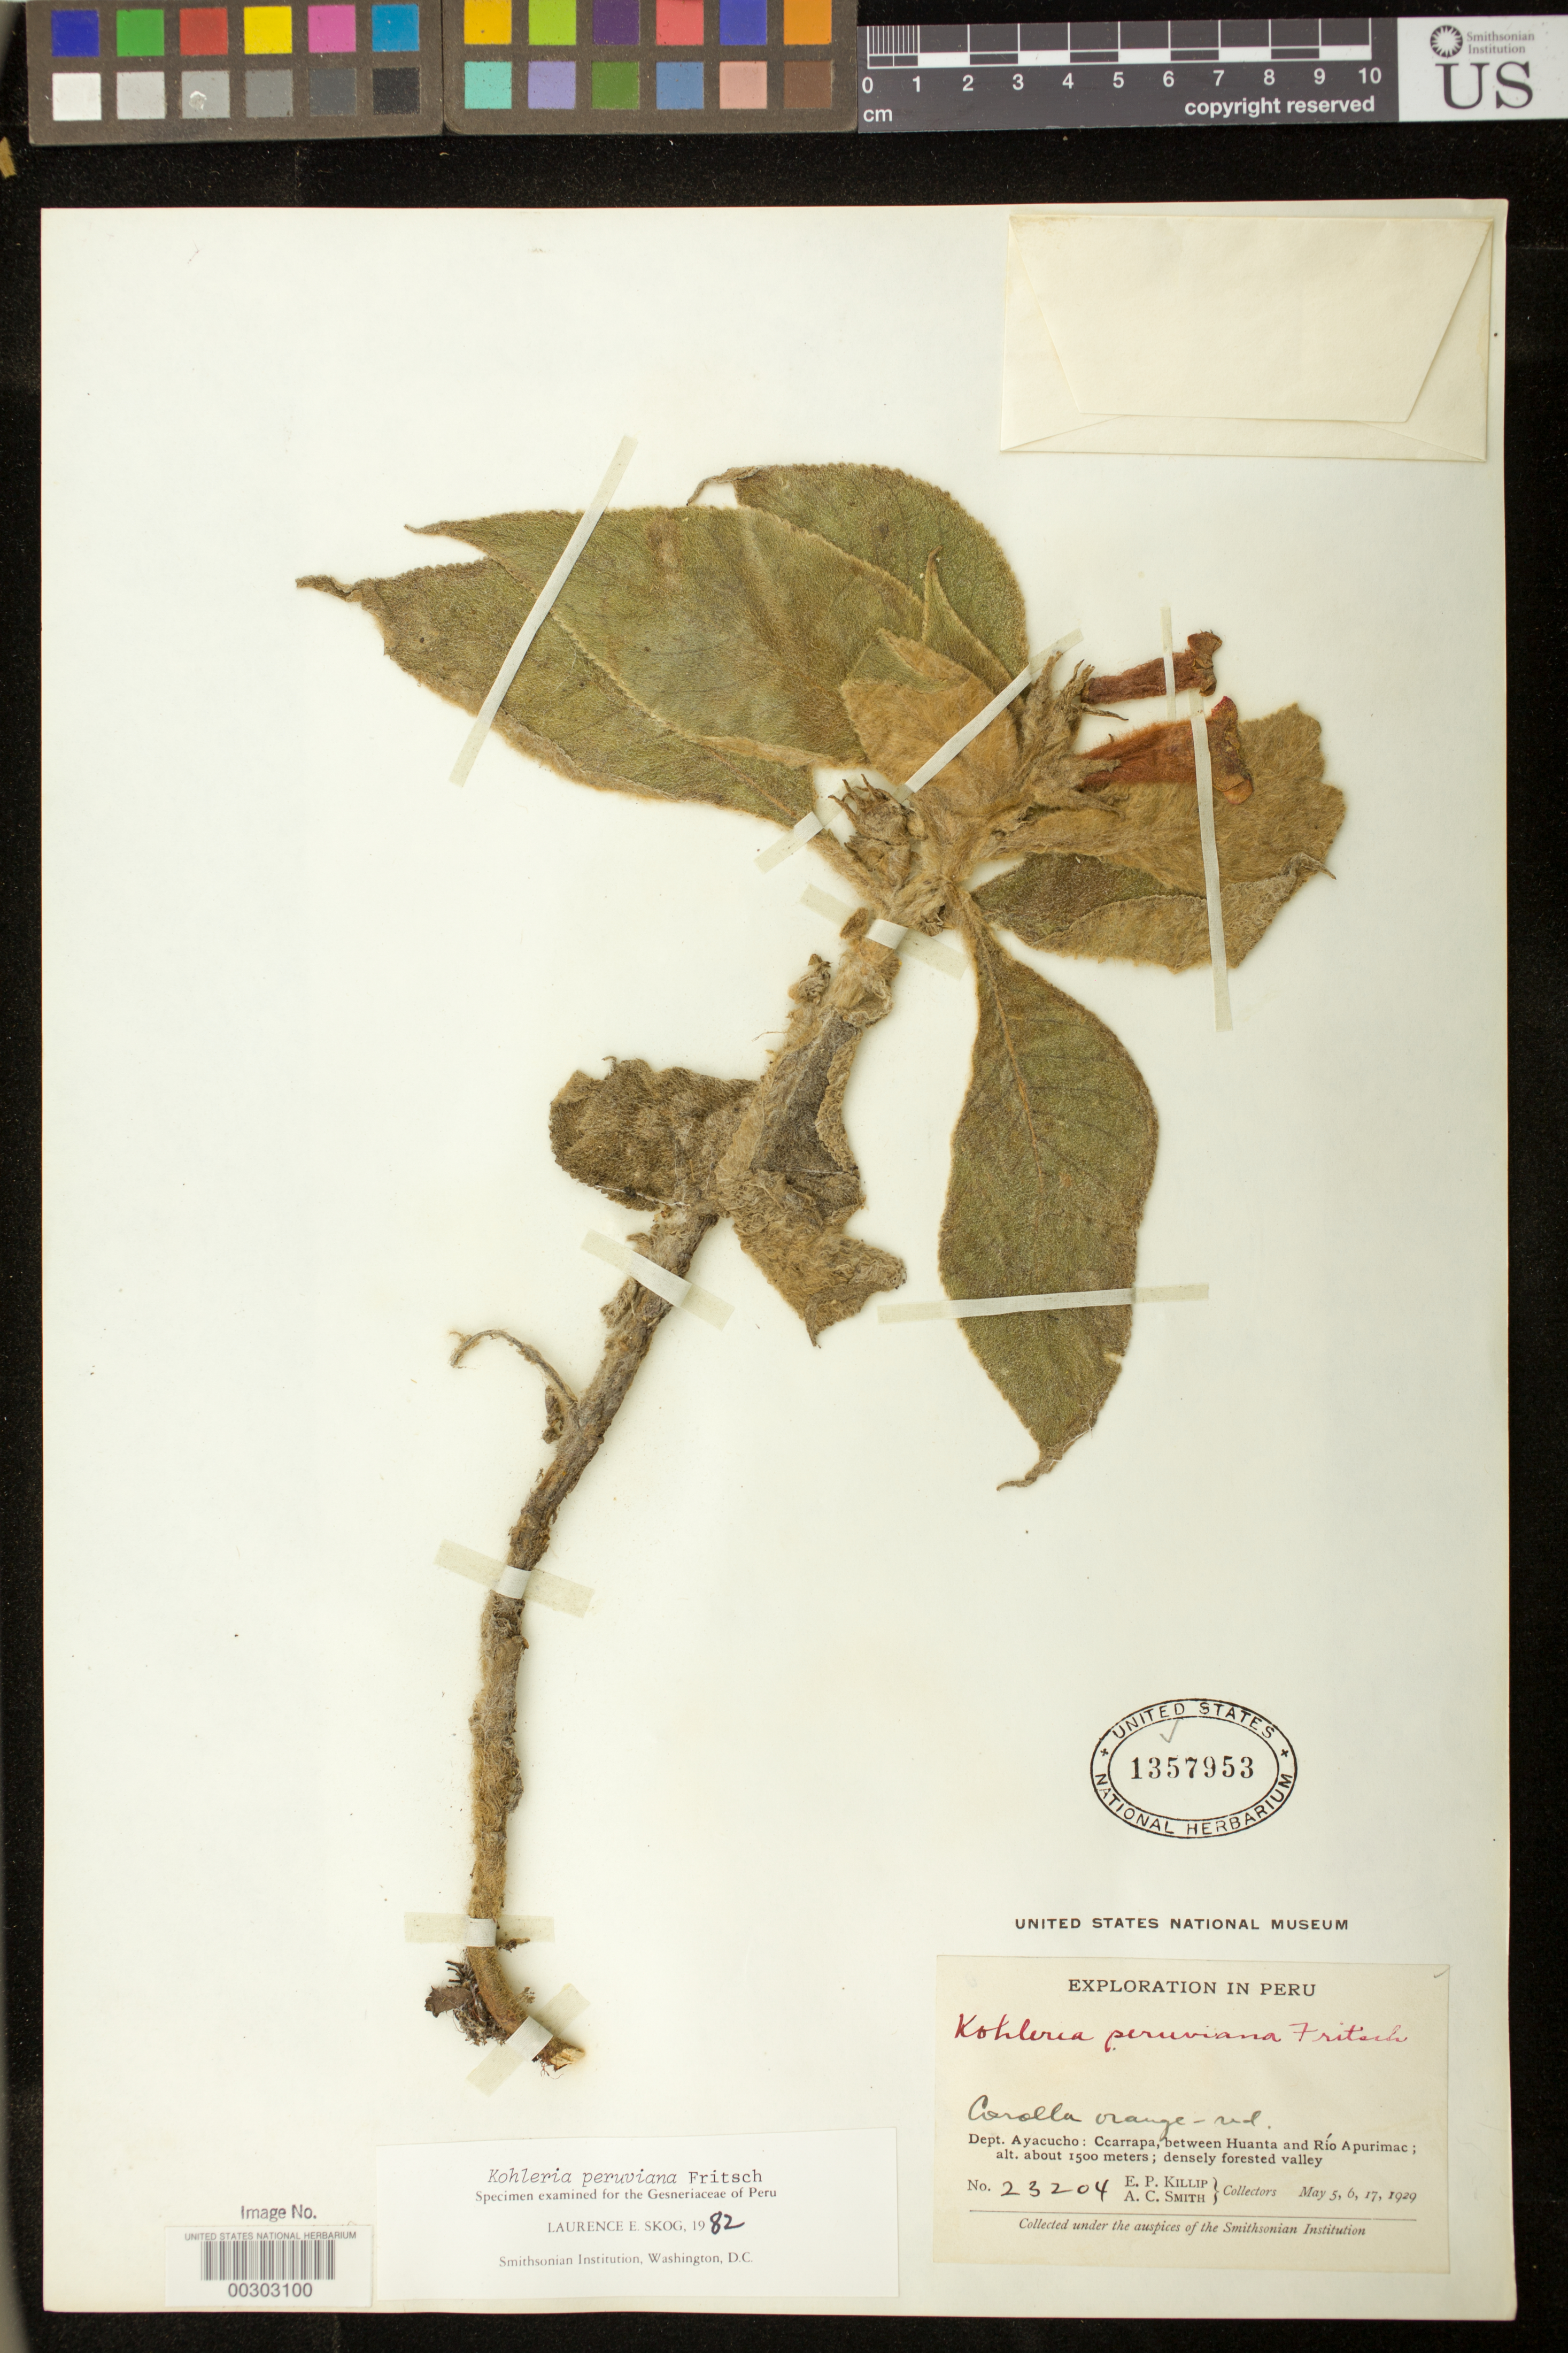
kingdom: Plantae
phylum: Tracheophyta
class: Magnoliopsida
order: Lamiales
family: Gesneriaceae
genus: Kohleria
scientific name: Kohleria peruviana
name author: Fritsch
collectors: E. P. Killip & A. C. Smith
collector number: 23204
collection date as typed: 5-17 May 1929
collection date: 1929-05-05/1929-05-17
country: Peru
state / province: Ayacucho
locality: Ccarrapa, between Huanta and Rio Apurimac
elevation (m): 1500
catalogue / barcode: US 1357953